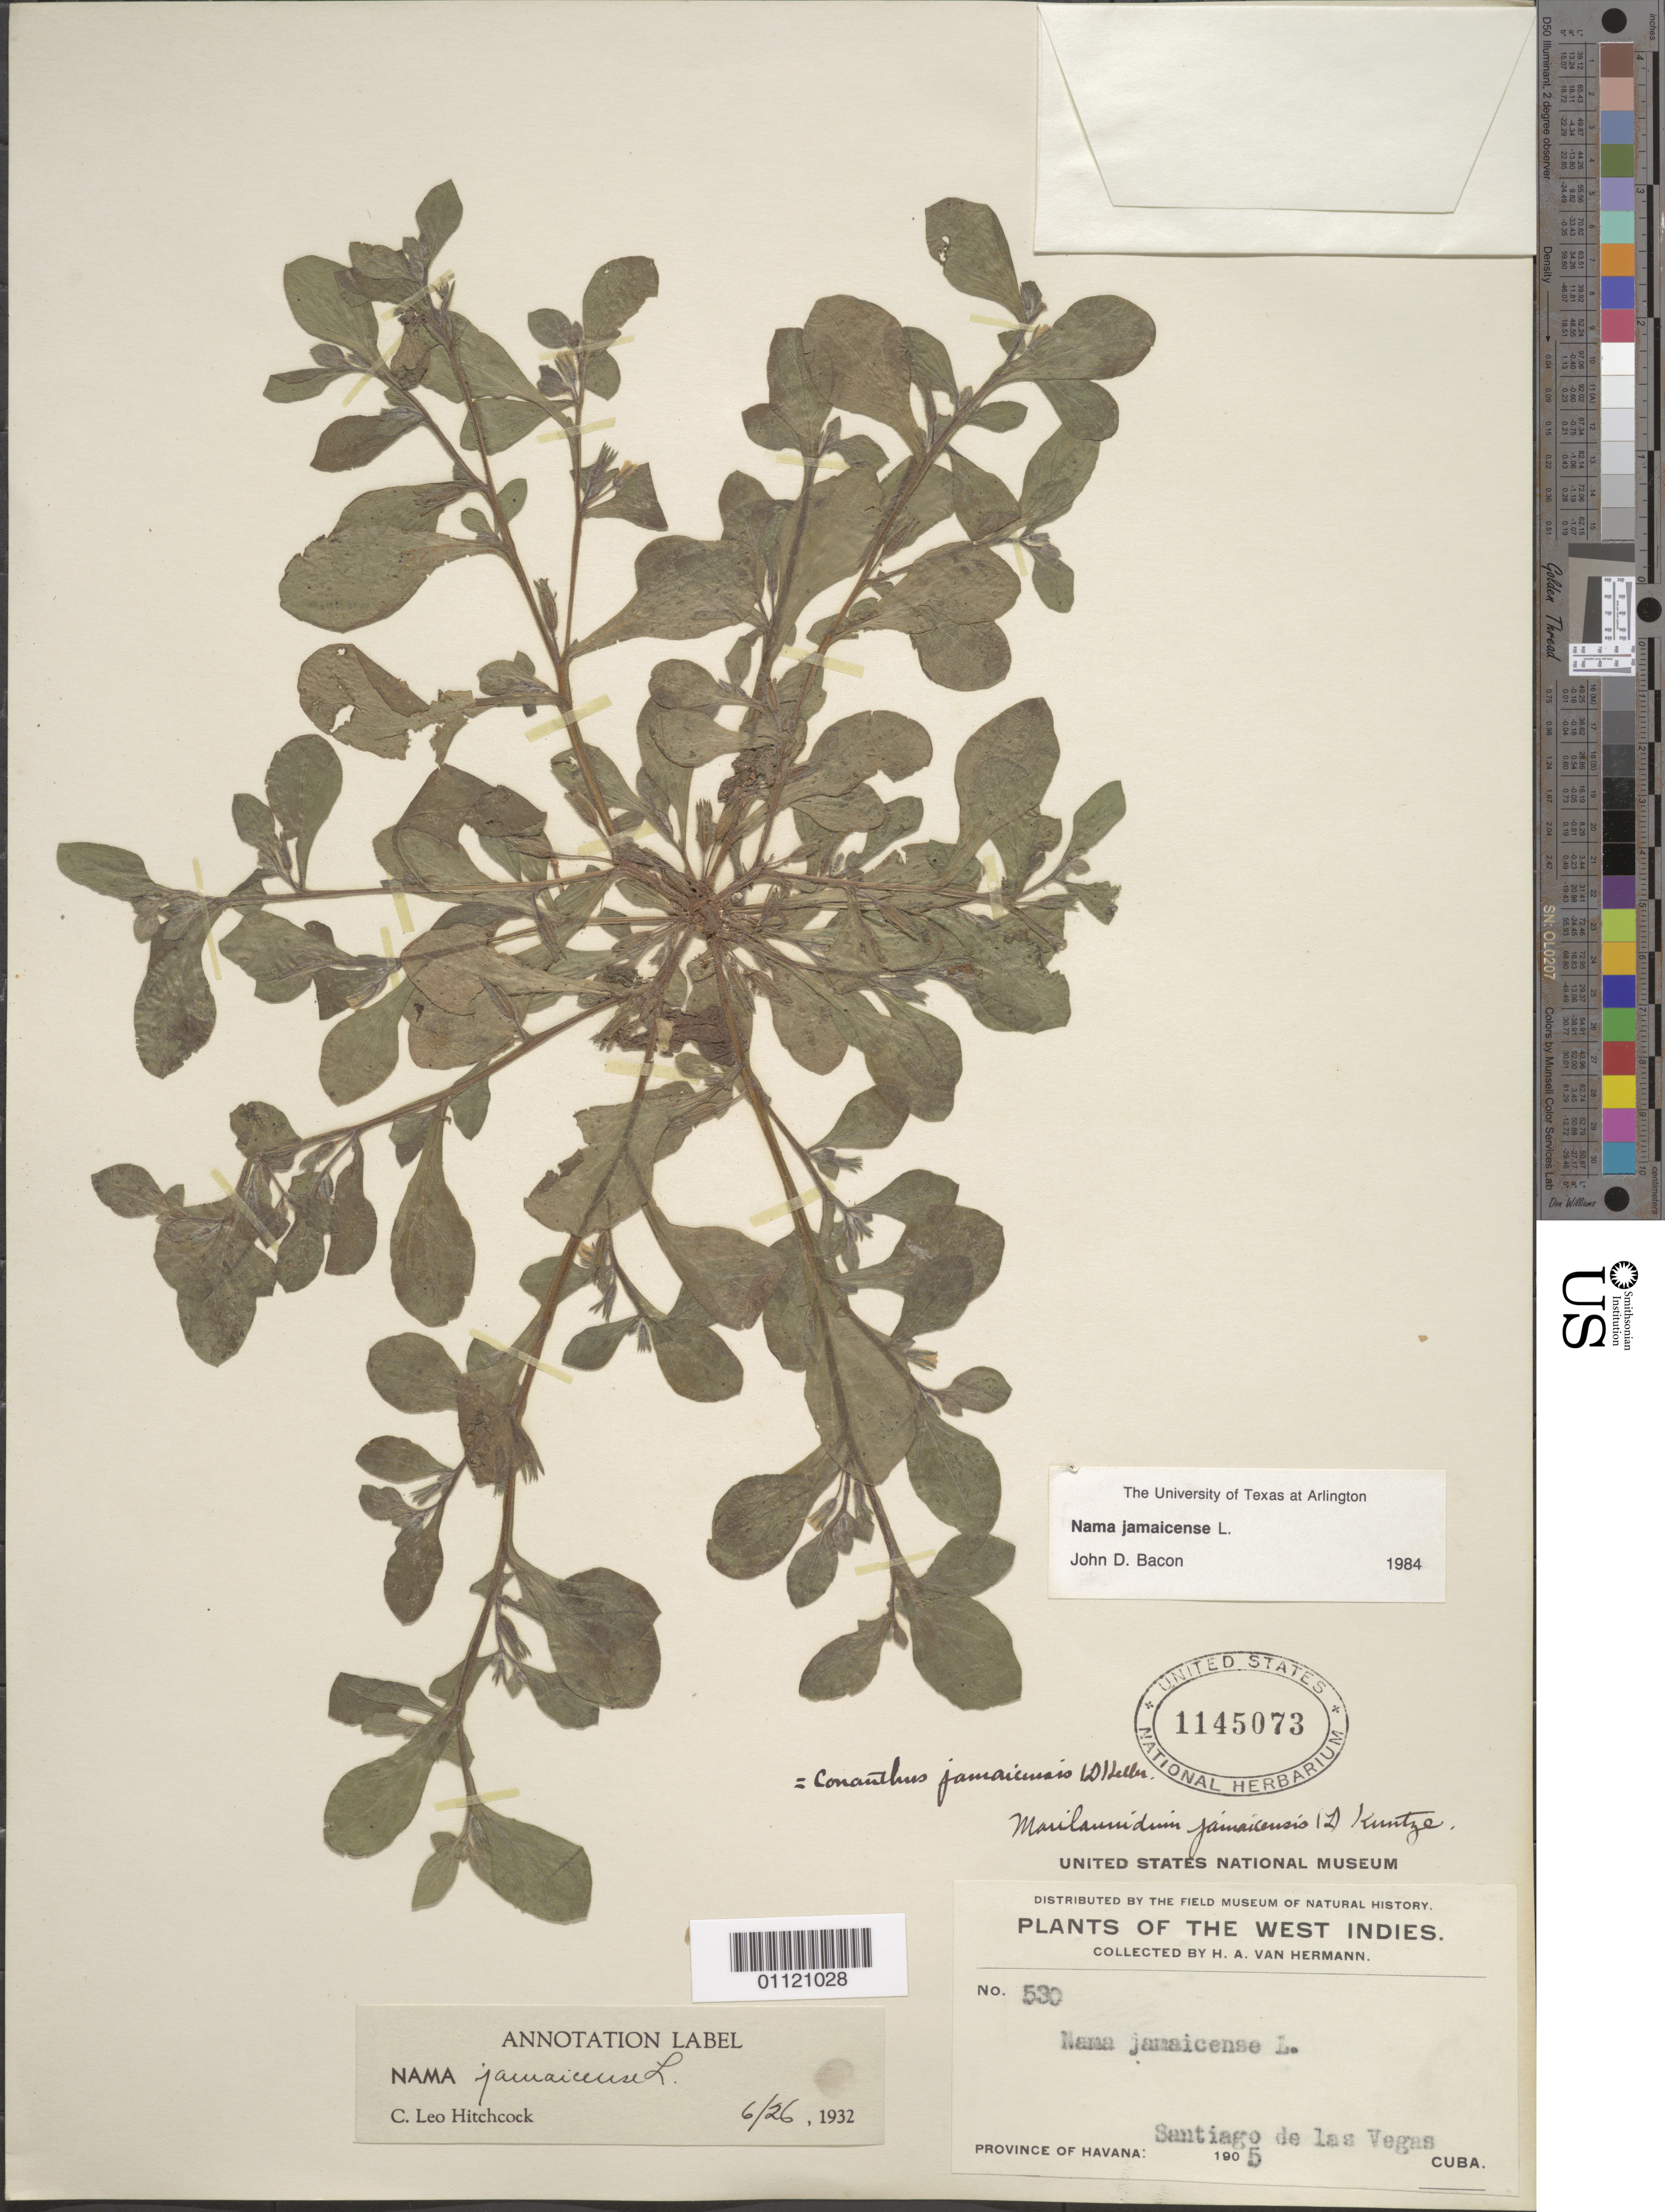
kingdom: Plantae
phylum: Tracheophyta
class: Magnoliopsida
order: Boraginales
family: Namaceae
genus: Nama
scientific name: Nama jamaicensis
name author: L.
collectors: H. A. Van Hermann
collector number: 530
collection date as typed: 01 Jan 1905 to 31 Jan 1905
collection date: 1905-01-01/1905-01-31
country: Cuba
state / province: La Habana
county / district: Municipio Boyeros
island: Cuba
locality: Santiago de las Vegas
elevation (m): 97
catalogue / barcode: US 1145073